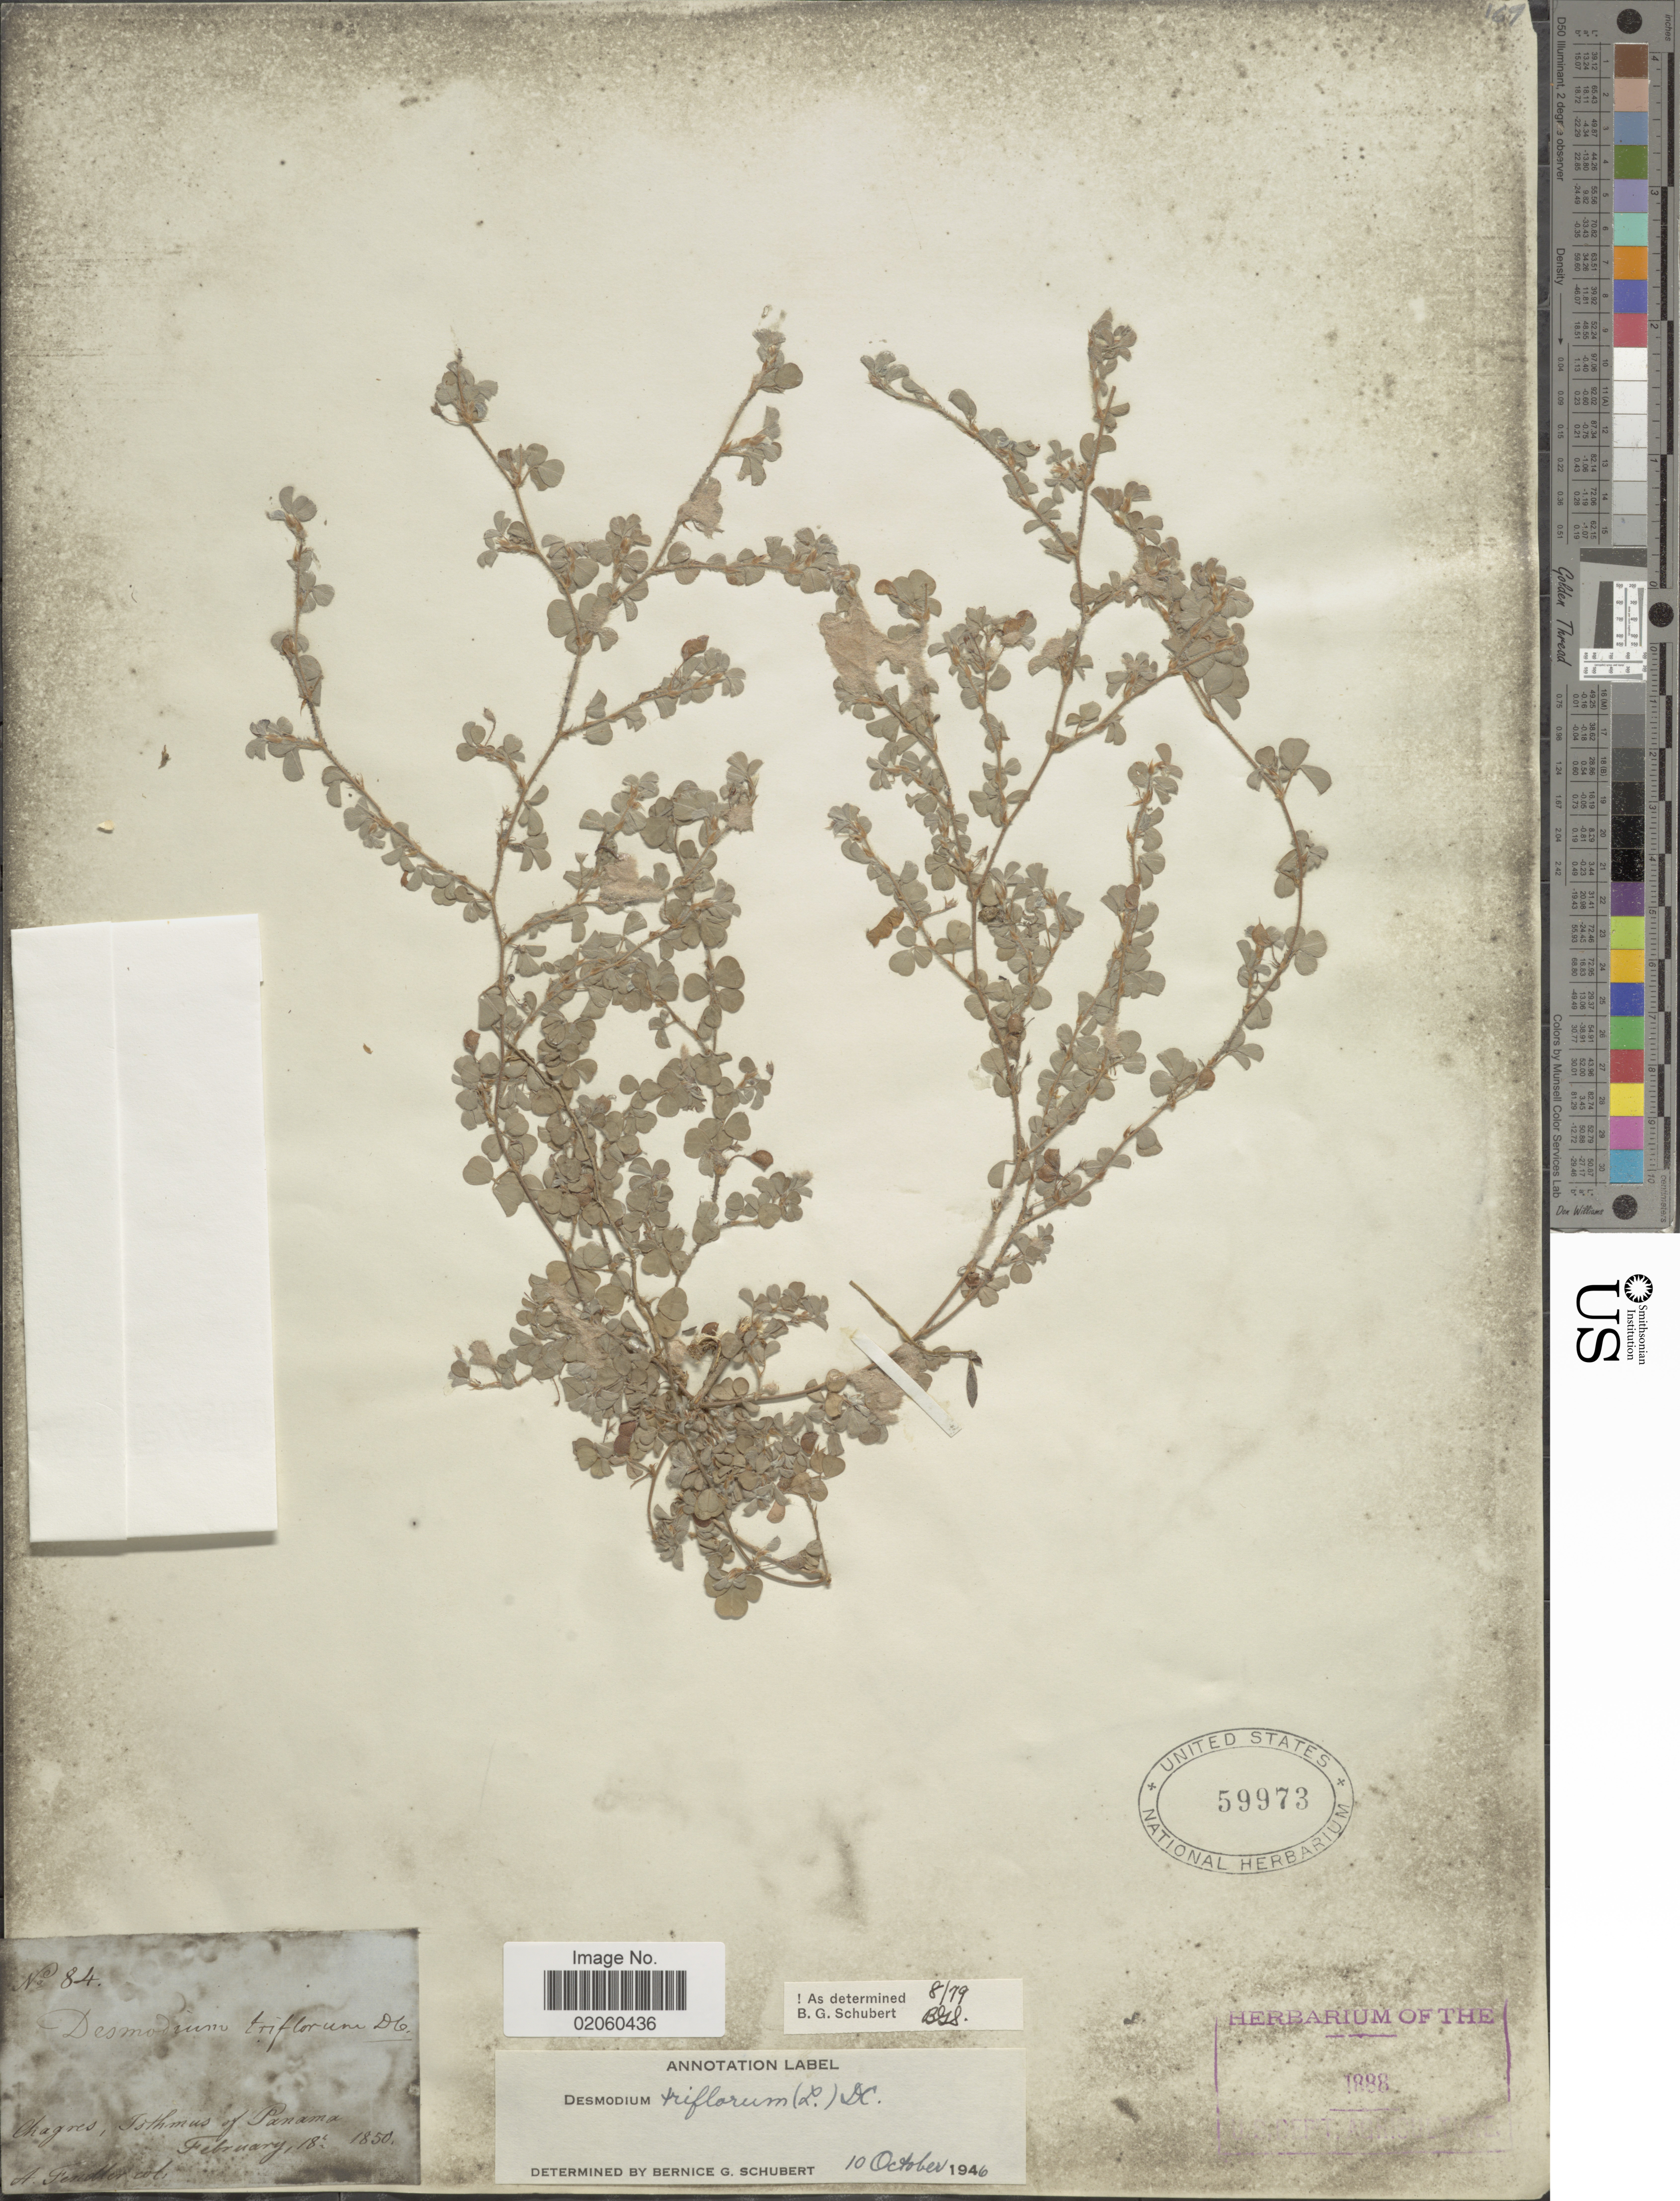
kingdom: Plantae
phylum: Tracheophyta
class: Magnoliopsida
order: Fabales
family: Fabaceae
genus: Grona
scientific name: Grona triflora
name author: (L.) H. Ohashi & K. Ohashi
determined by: Strong, Mark T., (BOT), Smithsonian Institution - National Museum of Natural History (UNITED STATES)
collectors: A. Fendler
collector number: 84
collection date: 1950-02-18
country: Panama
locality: Chagres, Isthmus of Panama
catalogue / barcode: US 59973